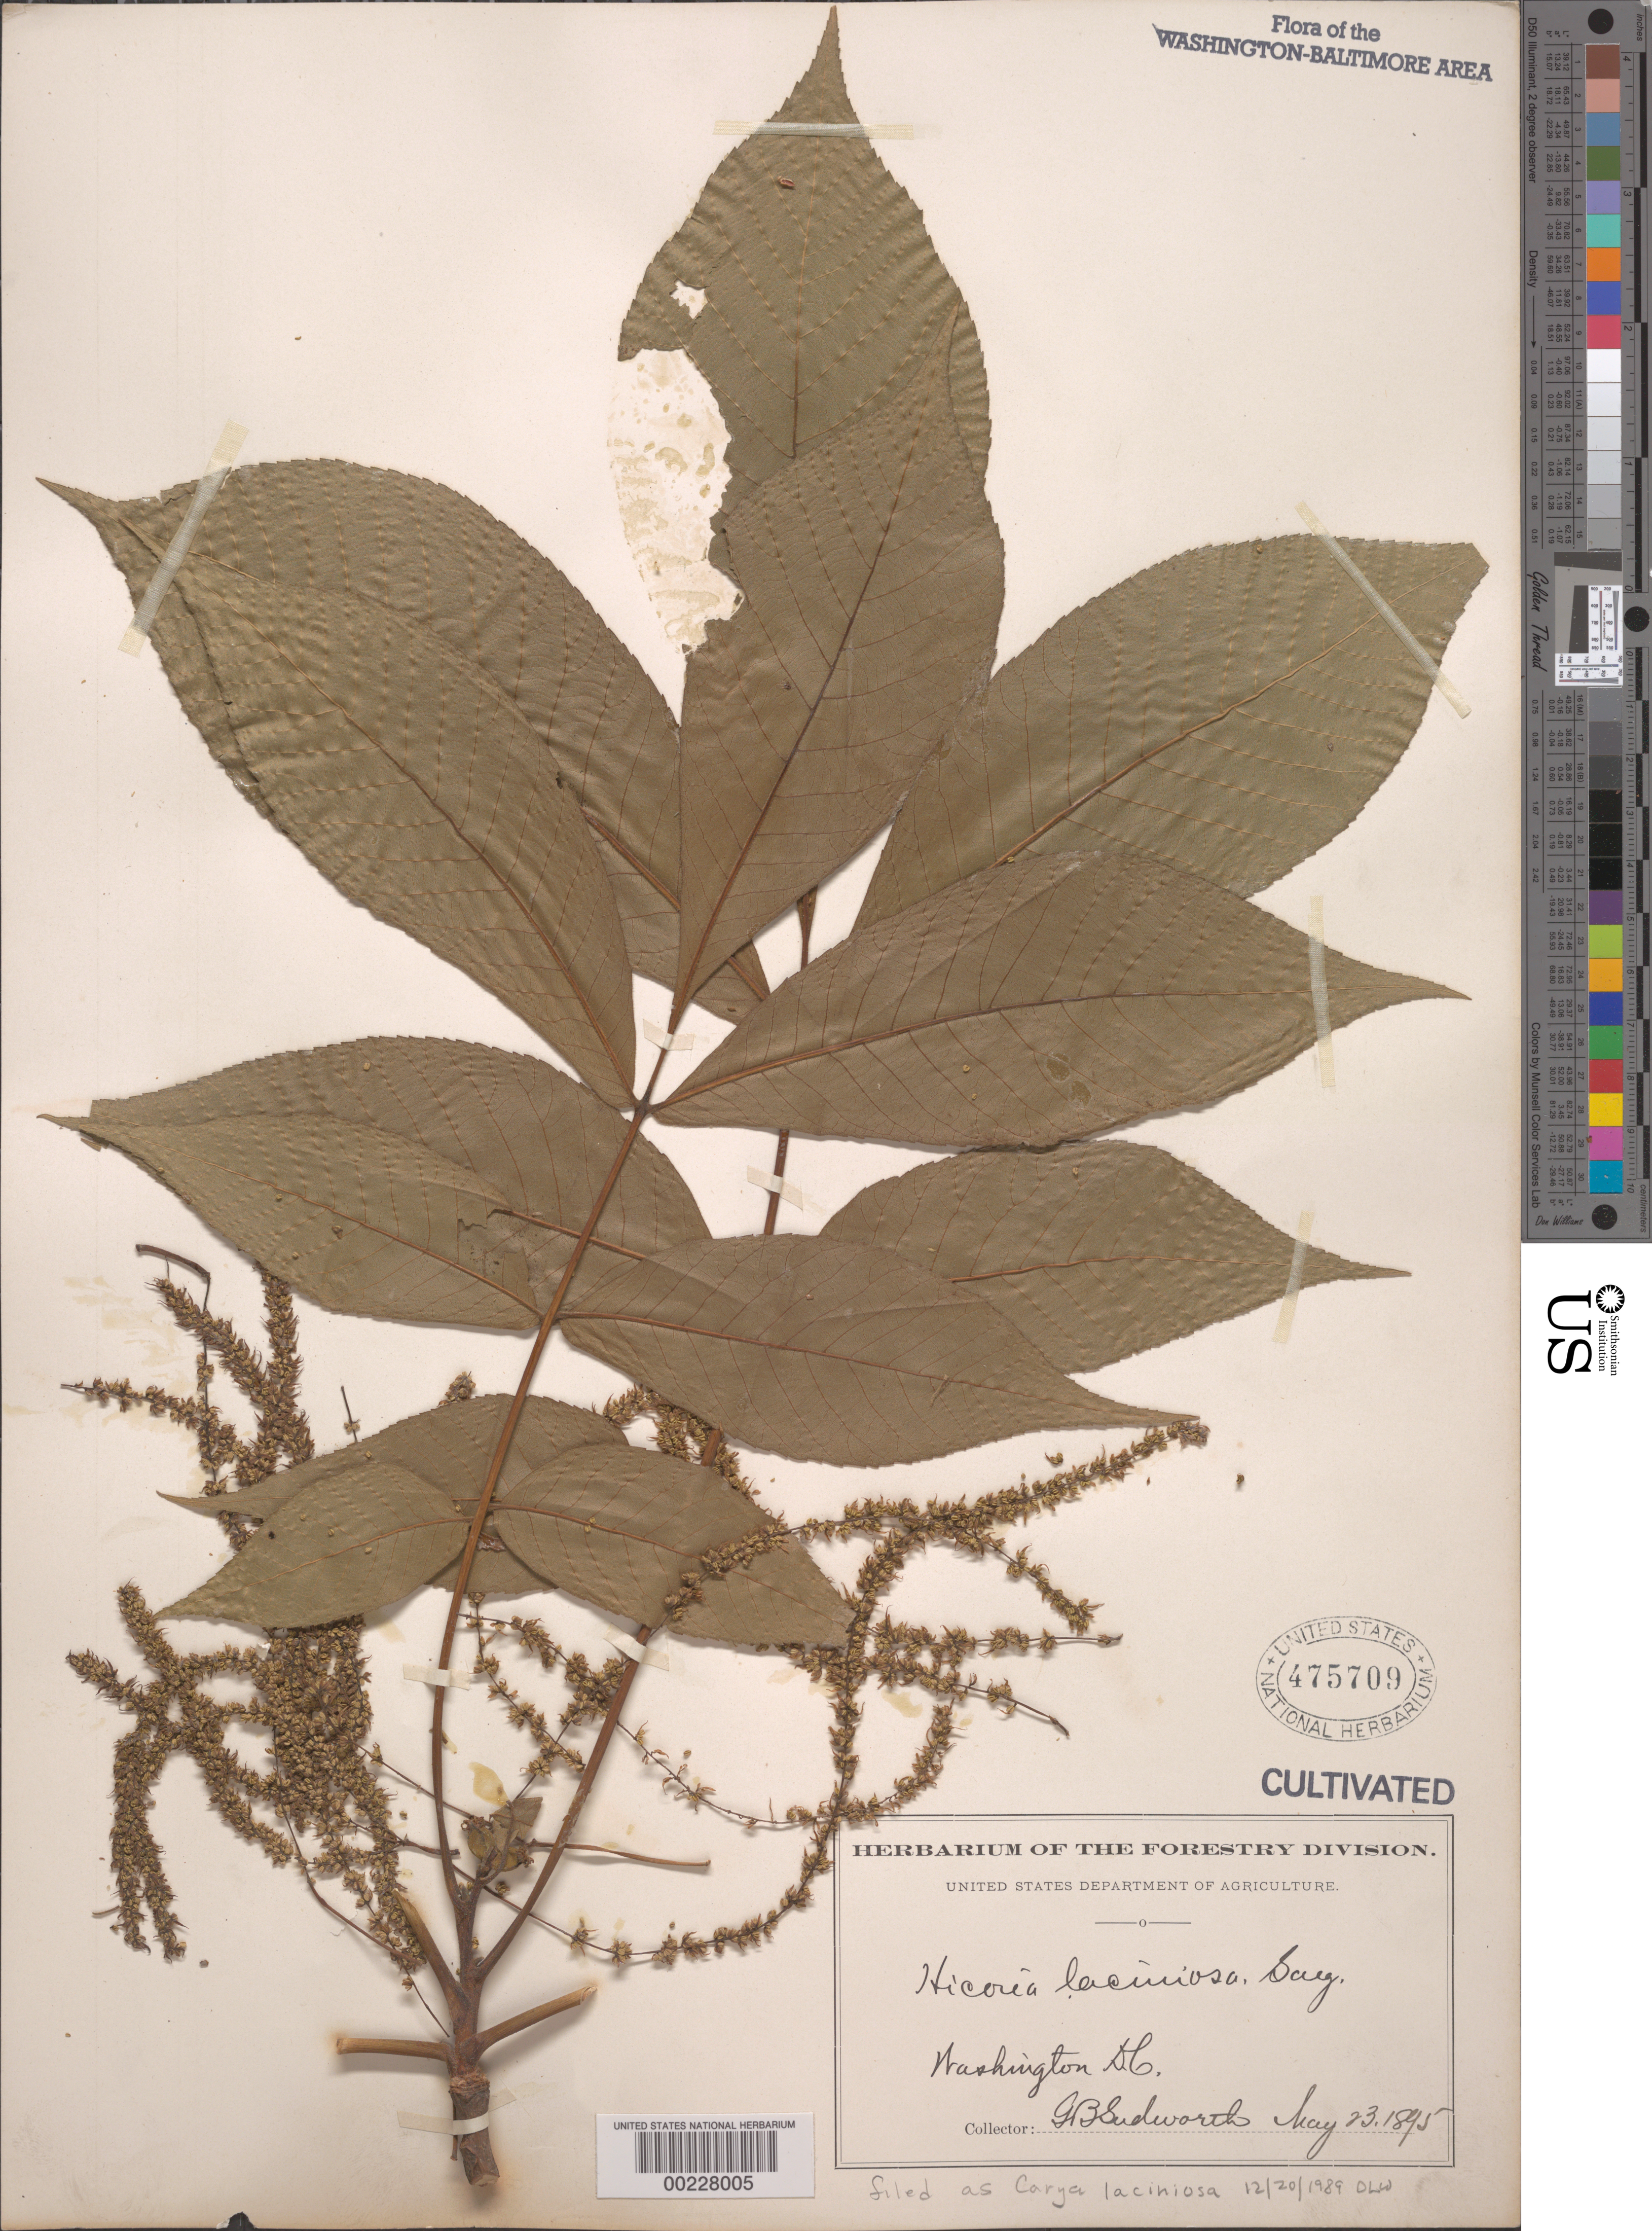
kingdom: Plantae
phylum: Tracheophyta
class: Magnoliopsida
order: Fagales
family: Juglandaceae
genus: Carya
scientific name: Carya laciniosa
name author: (F. Michx.) G. Don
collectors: G. B. Sudworth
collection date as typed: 23 May 1895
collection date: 1895-05-23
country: United States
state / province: District of Columbia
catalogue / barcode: US 475709